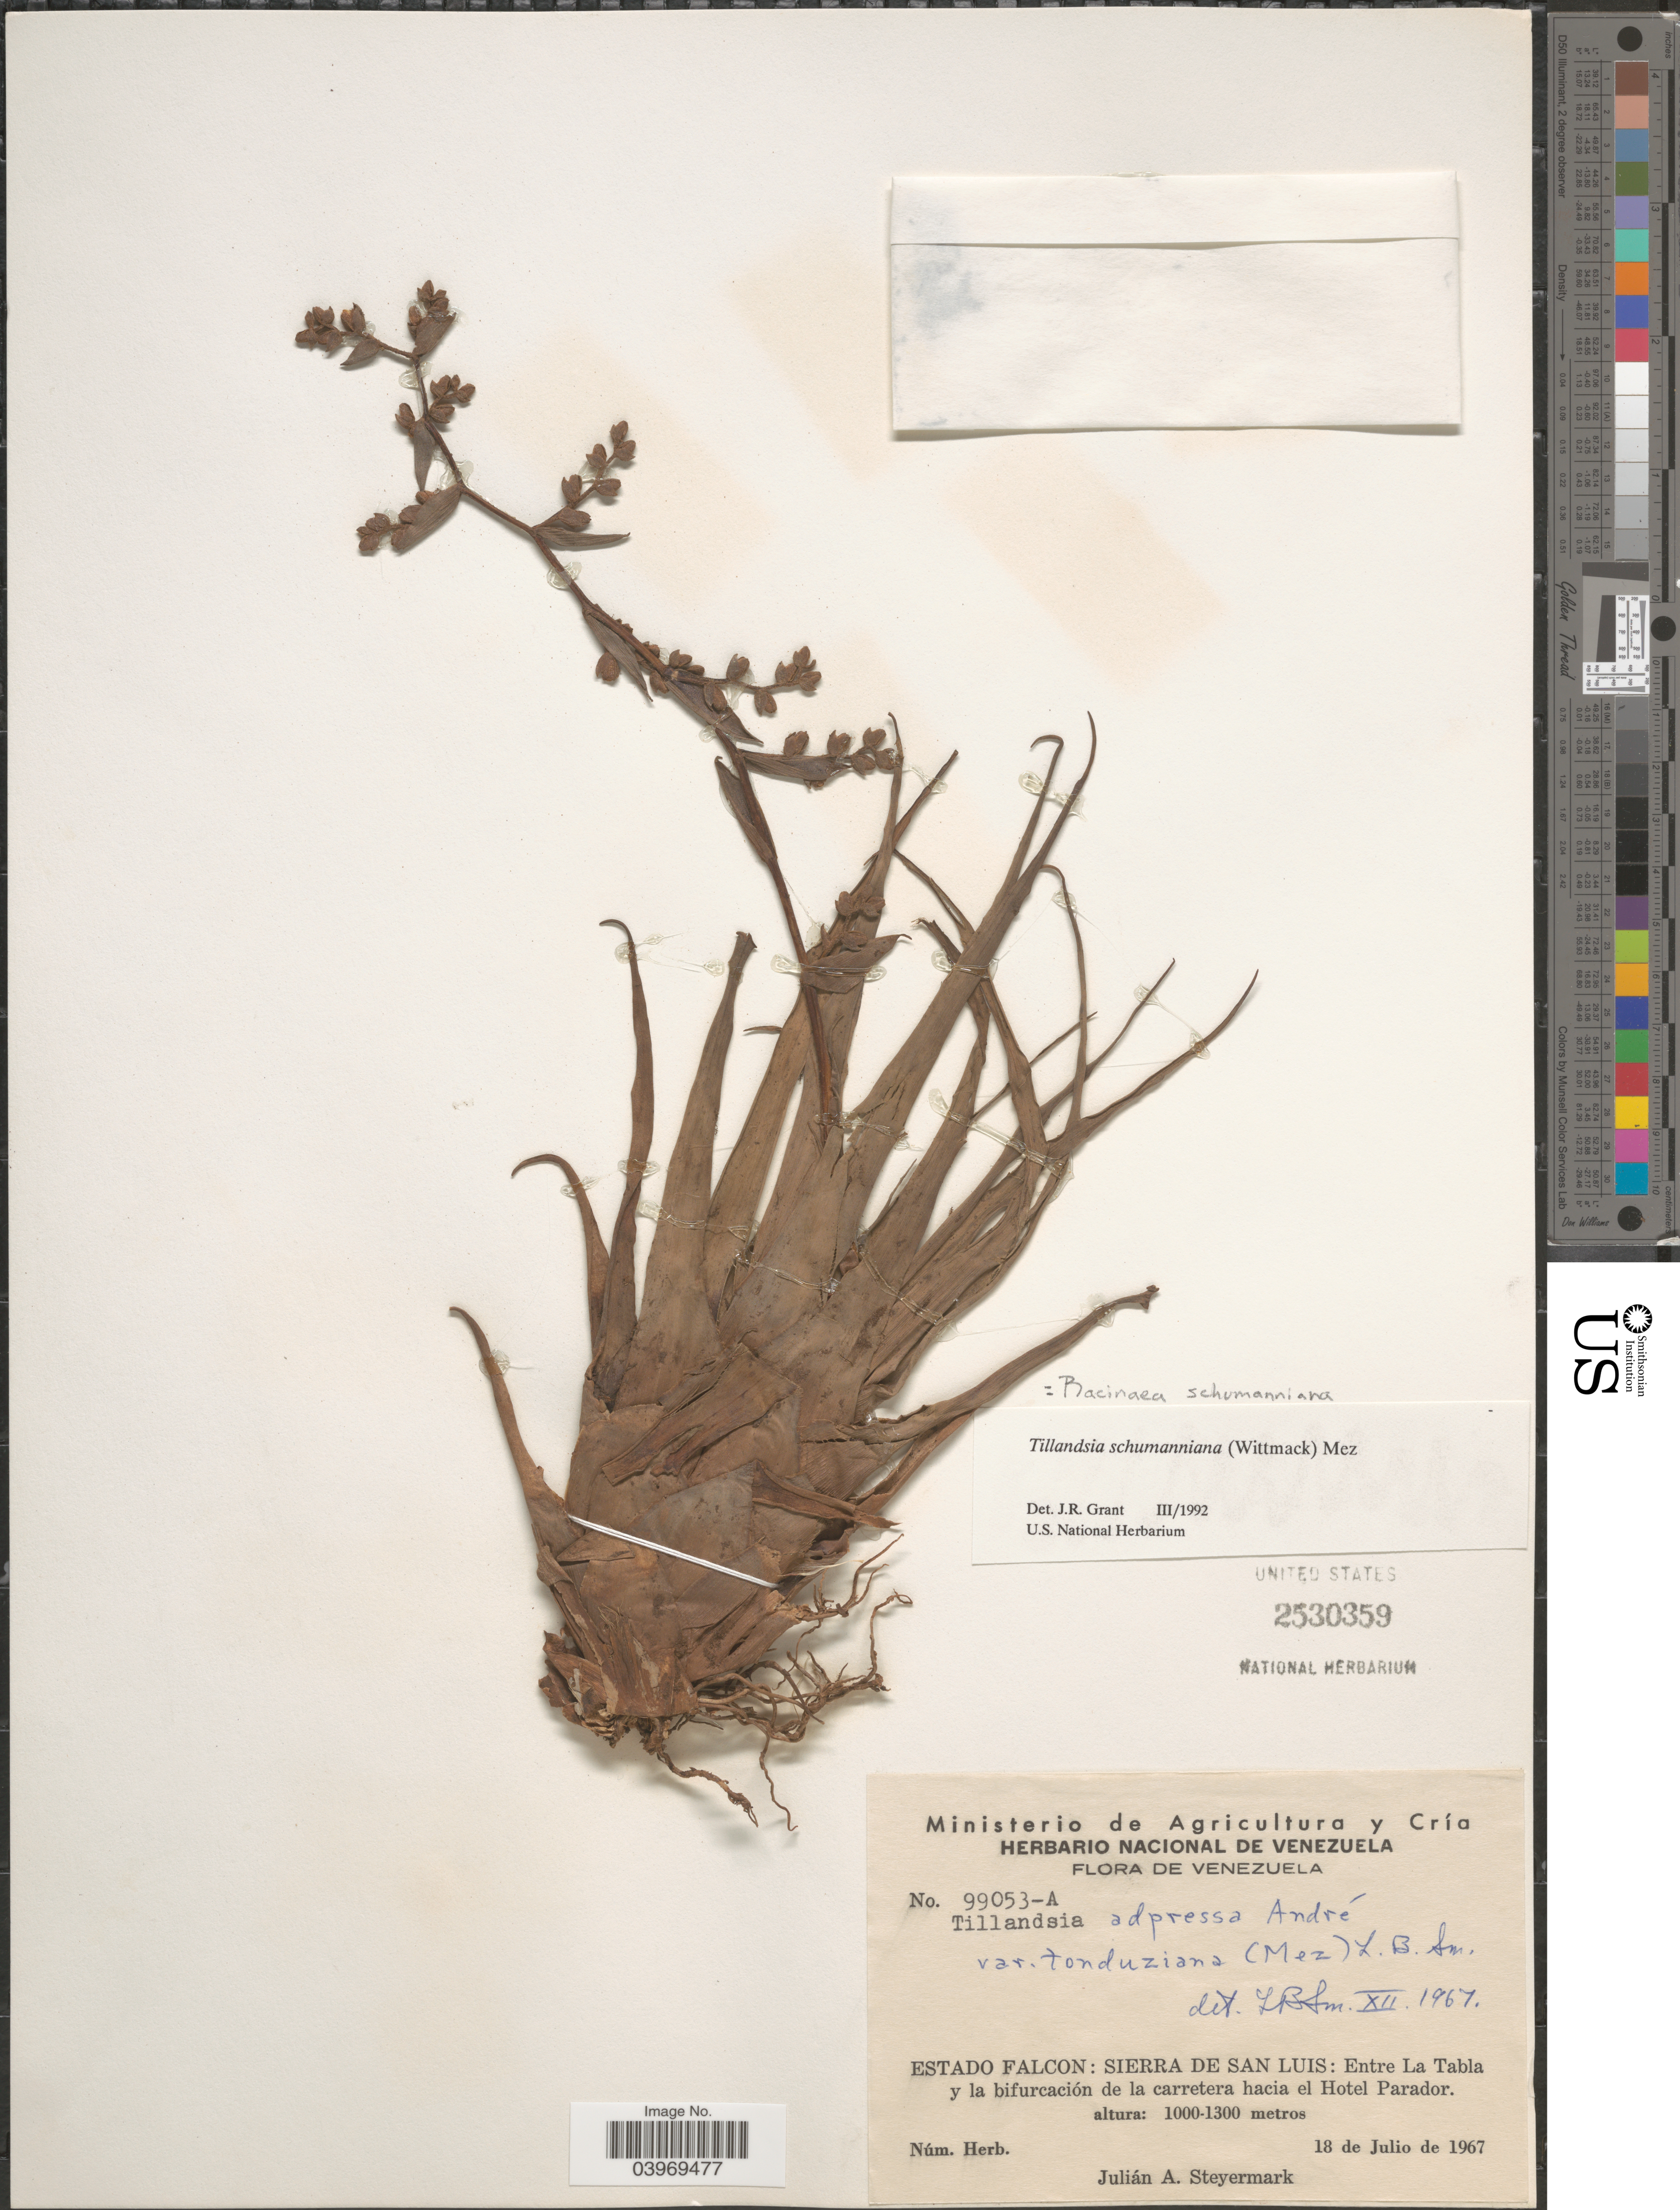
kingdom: Plantae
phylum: Tracheophyta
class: Liliopsida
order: Poales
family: Bromeliaceae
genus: Racinaea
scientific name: Racinaea schumanniana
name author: (Wittm.) J.R. Grant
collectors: J. Steyermark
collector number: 99053A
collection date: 1967-07-18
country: Venezuela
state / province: Falcon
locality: Sierra de San Luis: Entre La Tabla y la bifurcación de la carretera hacia el Hotel Parador.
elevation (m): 1000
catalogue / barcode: US 2530359